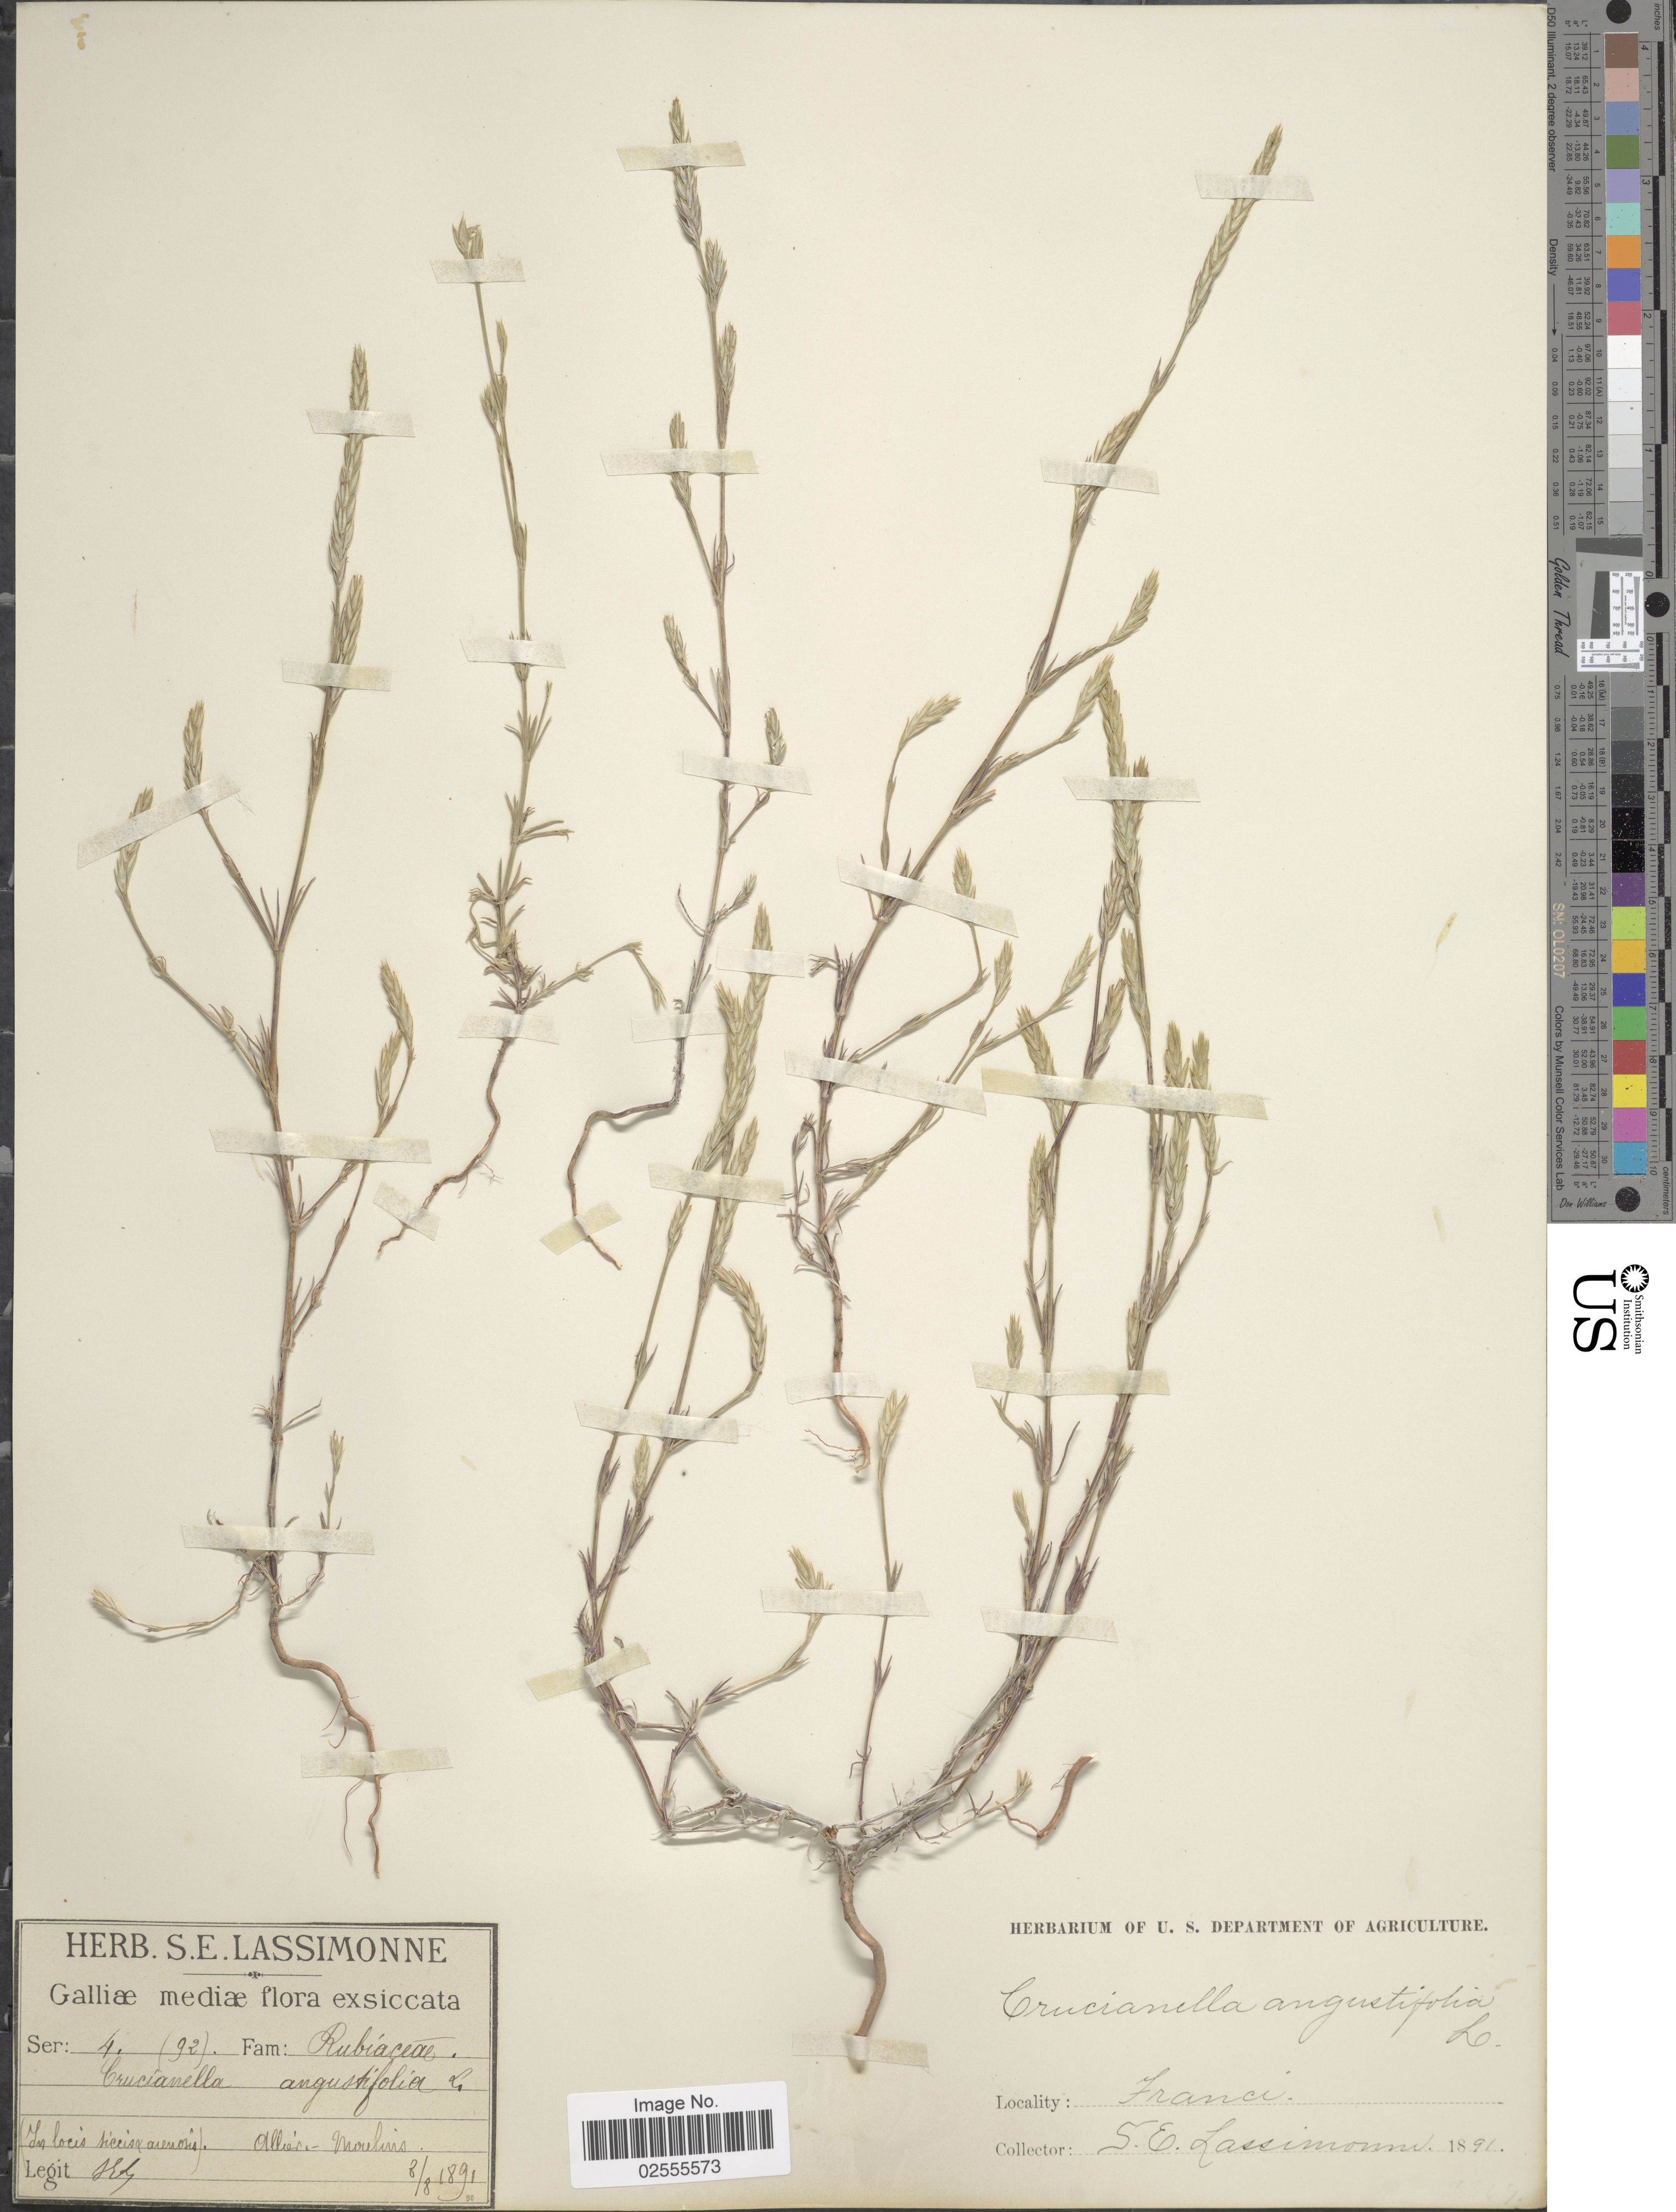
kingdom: Plantae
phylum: Tracheophyta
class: Magnoliopsida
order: Gentianales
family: Rubiaceae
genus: Crucianella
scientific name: Crucianella angustifolia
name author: L.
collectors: S. Lassimonne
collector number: Ser: 4 (92)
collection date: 1891-08-08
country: France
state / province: Auvergne-Rhône-Alpes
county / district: Allier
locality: Allier-Moulins.